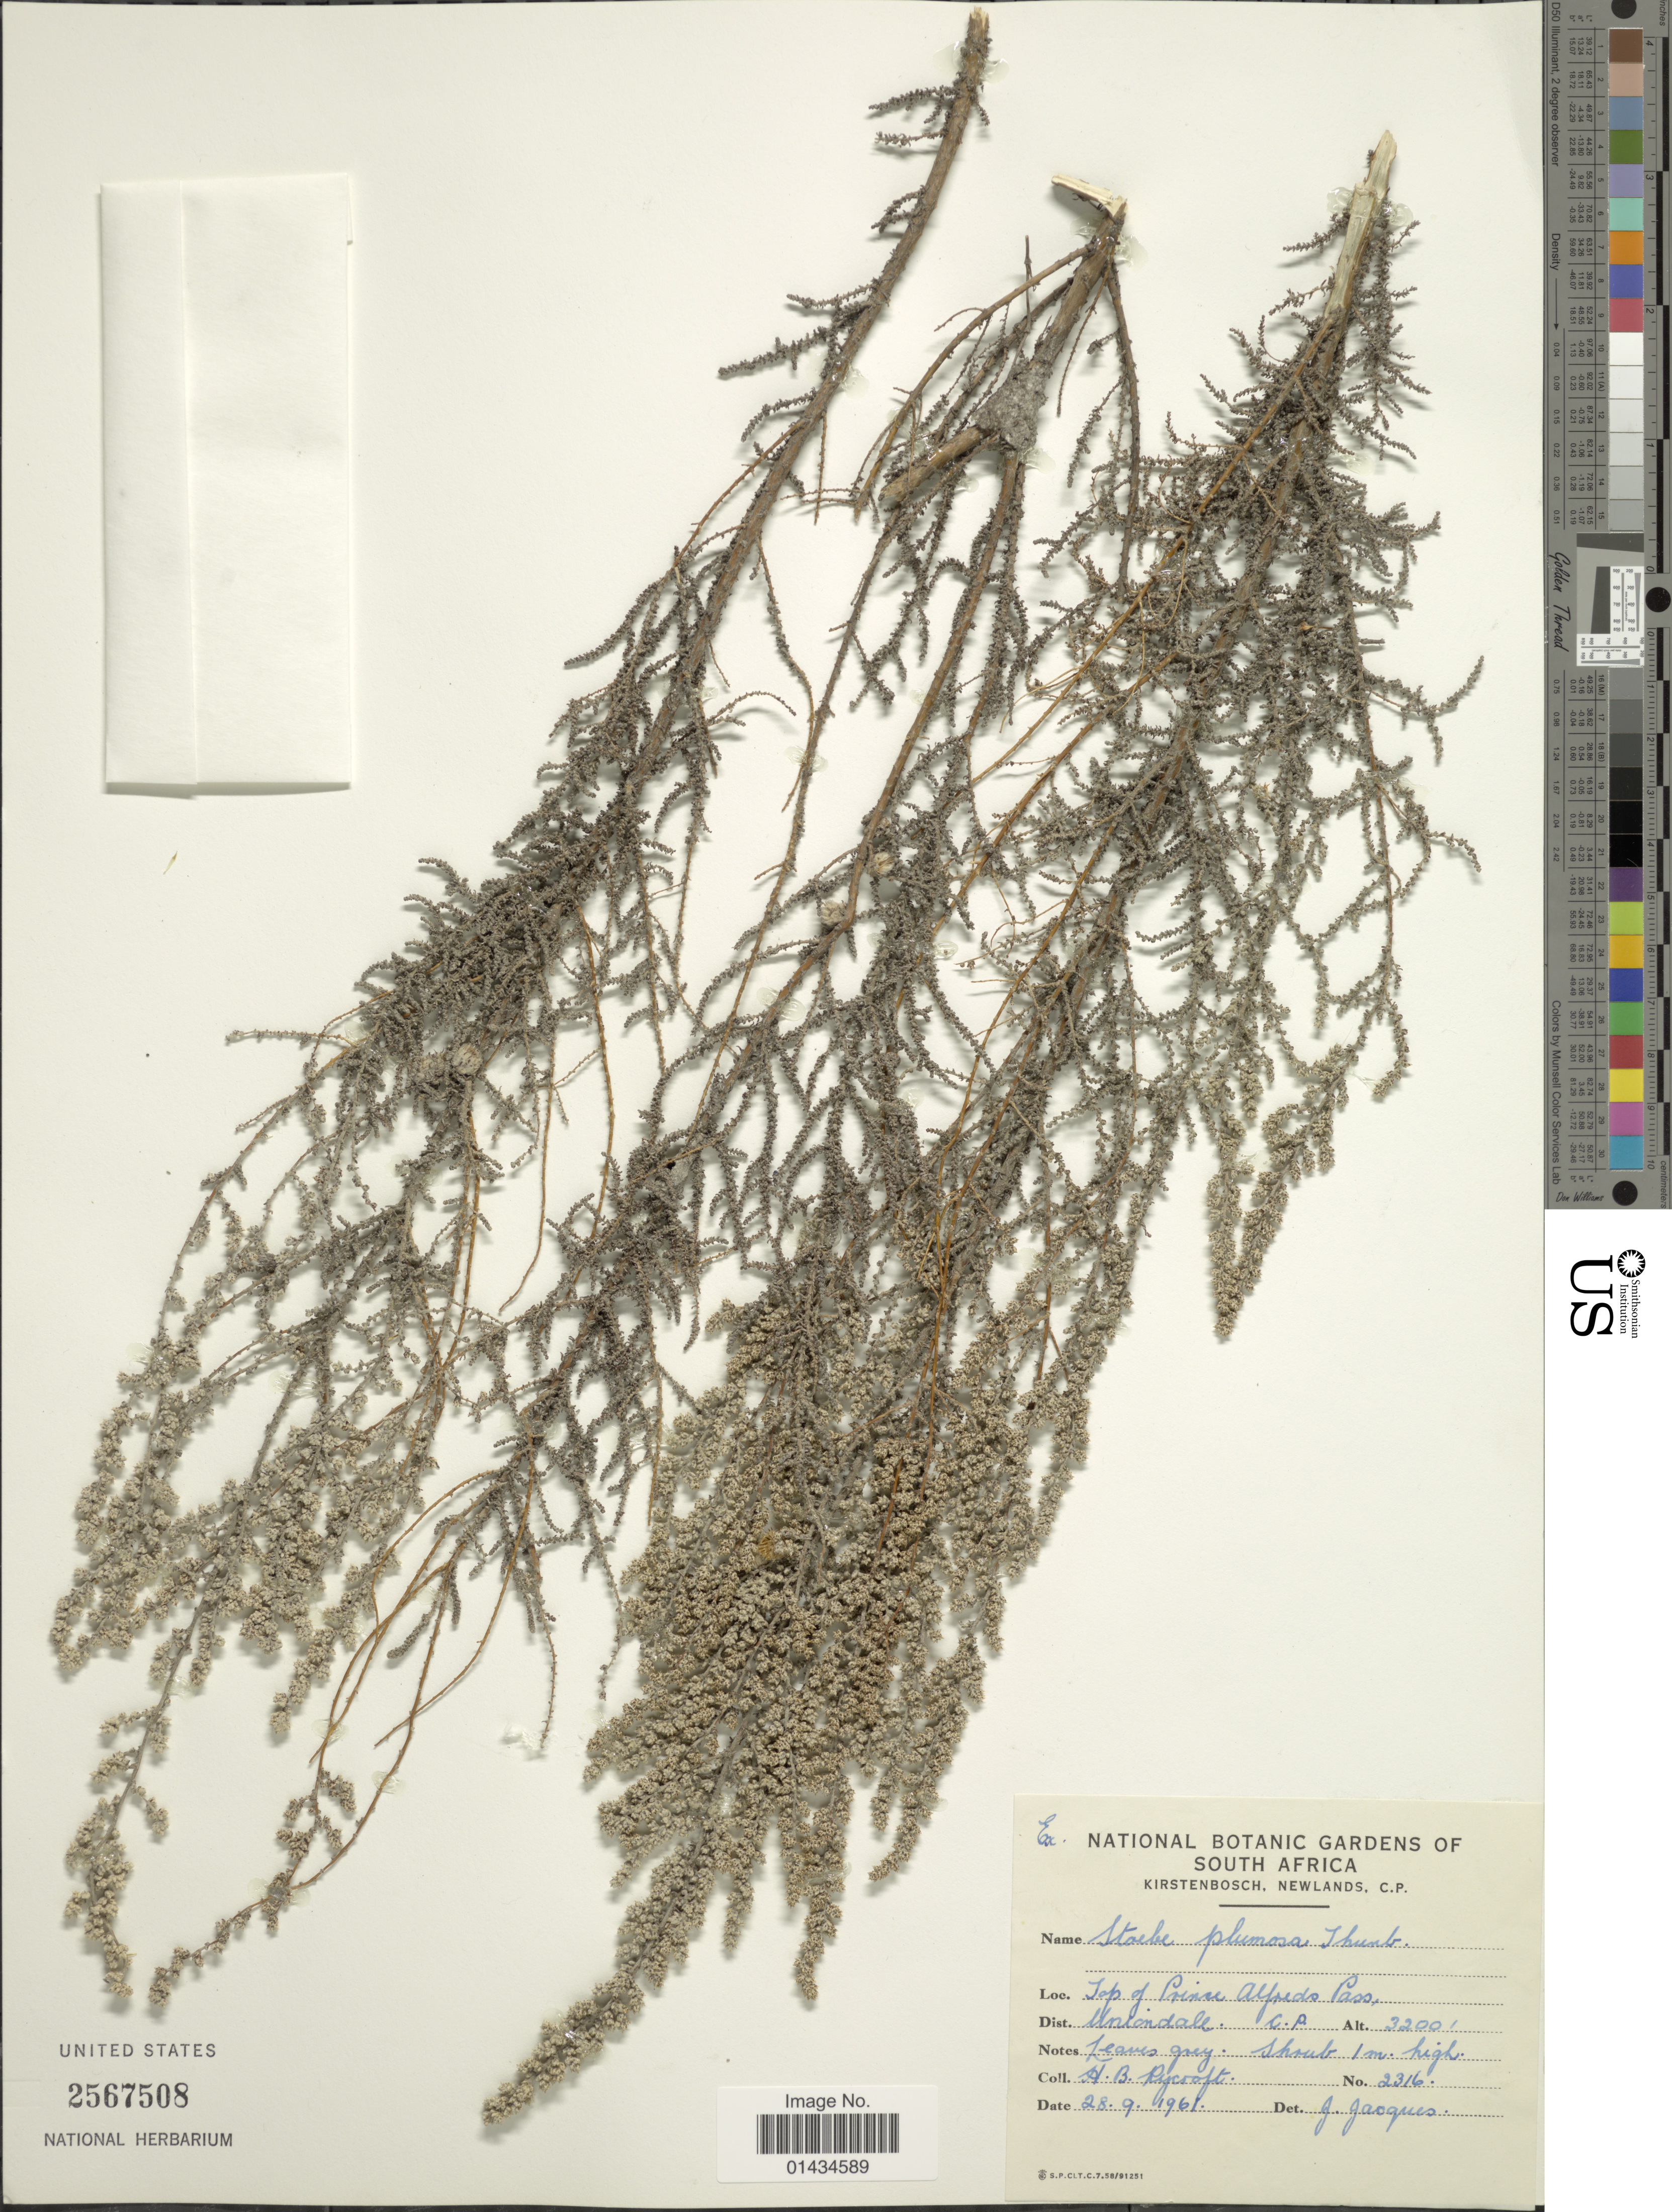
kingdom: Plantae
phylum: Tracheophyta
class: Magnoliopsida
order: Asterales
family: Asteraceae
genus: Stoebe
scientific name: Stoebe plumosa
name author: (L.) Thunb.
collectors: H. Rycroft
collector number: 2316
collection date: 1961-09-28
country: South Africa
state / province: Western Cape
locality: Top of Prince Alfred's Pass , Dist. Uniondale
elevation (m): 975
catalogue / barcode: US 2567508